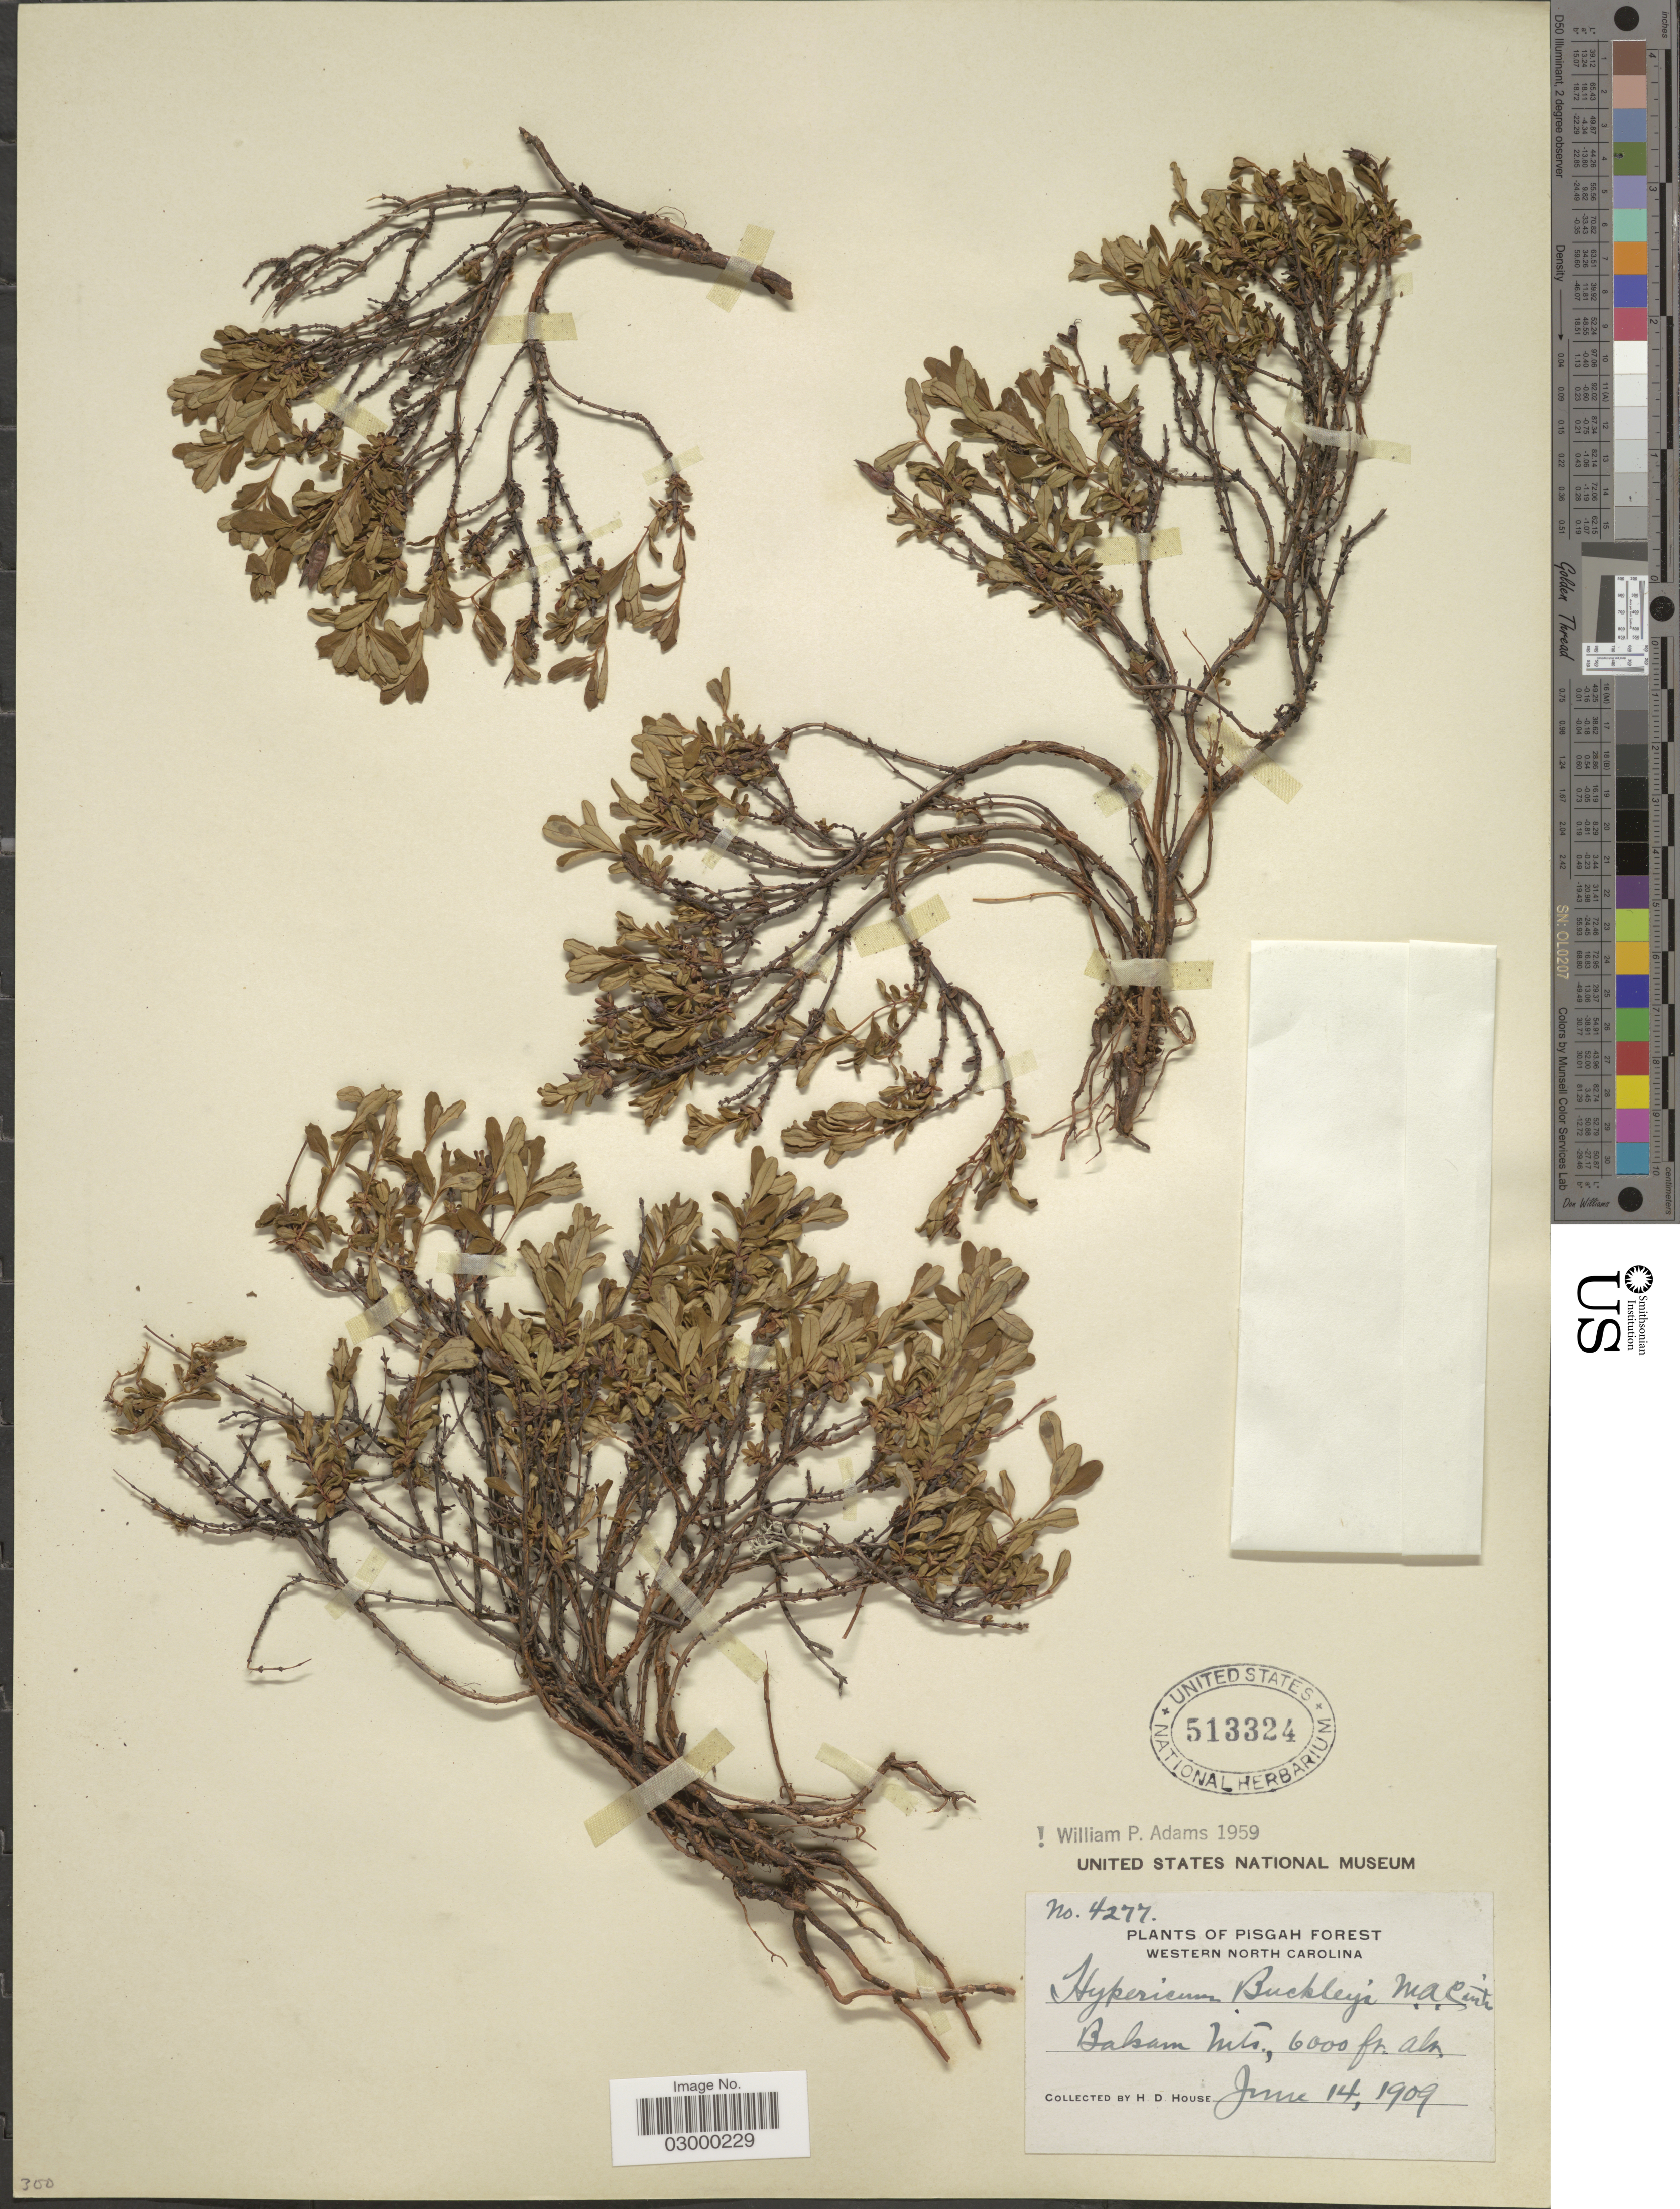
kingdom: Plantae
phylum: Tracheophyta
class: Magnoliopsida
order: Malpighiales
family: Hypericaceae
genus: Hypericum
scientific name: Hypericum buckleyi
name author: M.A. Curtis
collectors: H. D. House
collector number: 4277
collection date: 1909-06-14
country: United States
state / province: North Carolina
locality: Pisgah Forest, Western North Carolina, Balsam Mts.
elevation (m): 1829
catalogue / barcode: US 513324